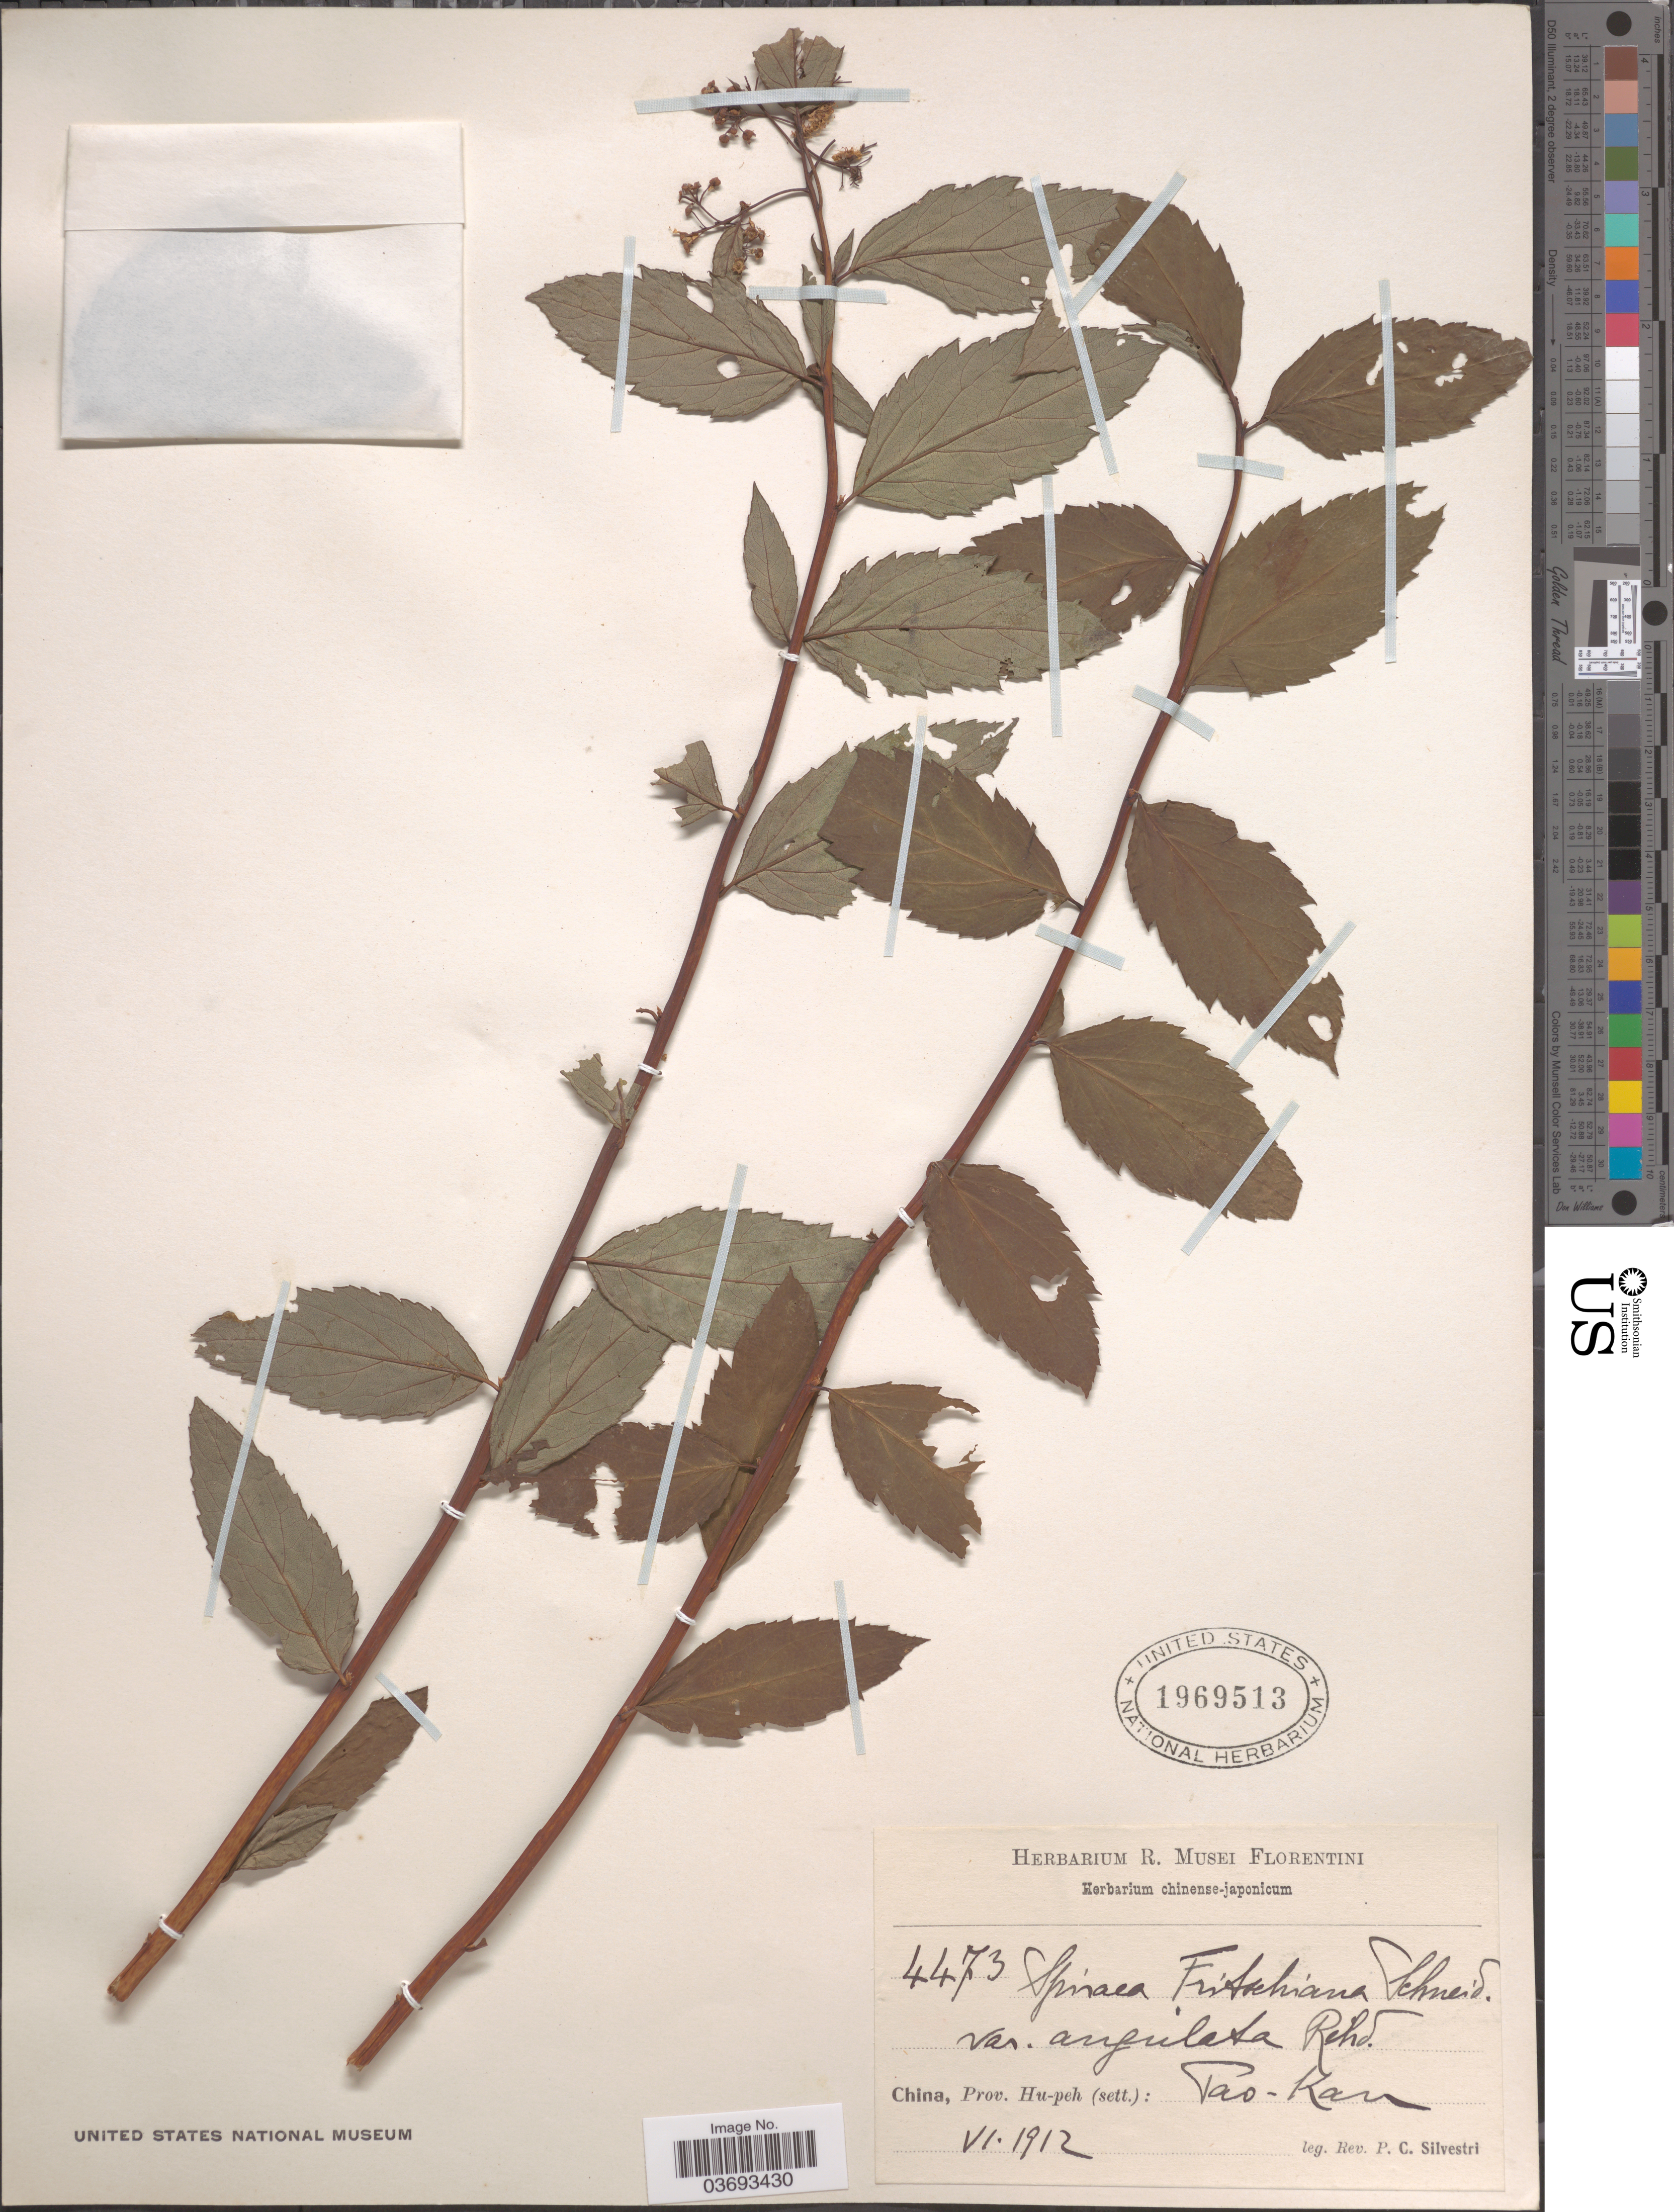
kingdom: Plantae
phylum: Tracheophyta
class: Magnoliopsida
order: Rosales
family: Rosaceae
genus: Spiraea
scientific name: Spiraea fritschiana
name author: C.K. Schneid.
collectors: P. Silvestri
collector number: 4473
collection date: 1912-06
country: China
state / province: Hubei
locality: Prov. Hu-peh (sett.): Tao-Kan.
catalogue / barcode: US 1969513